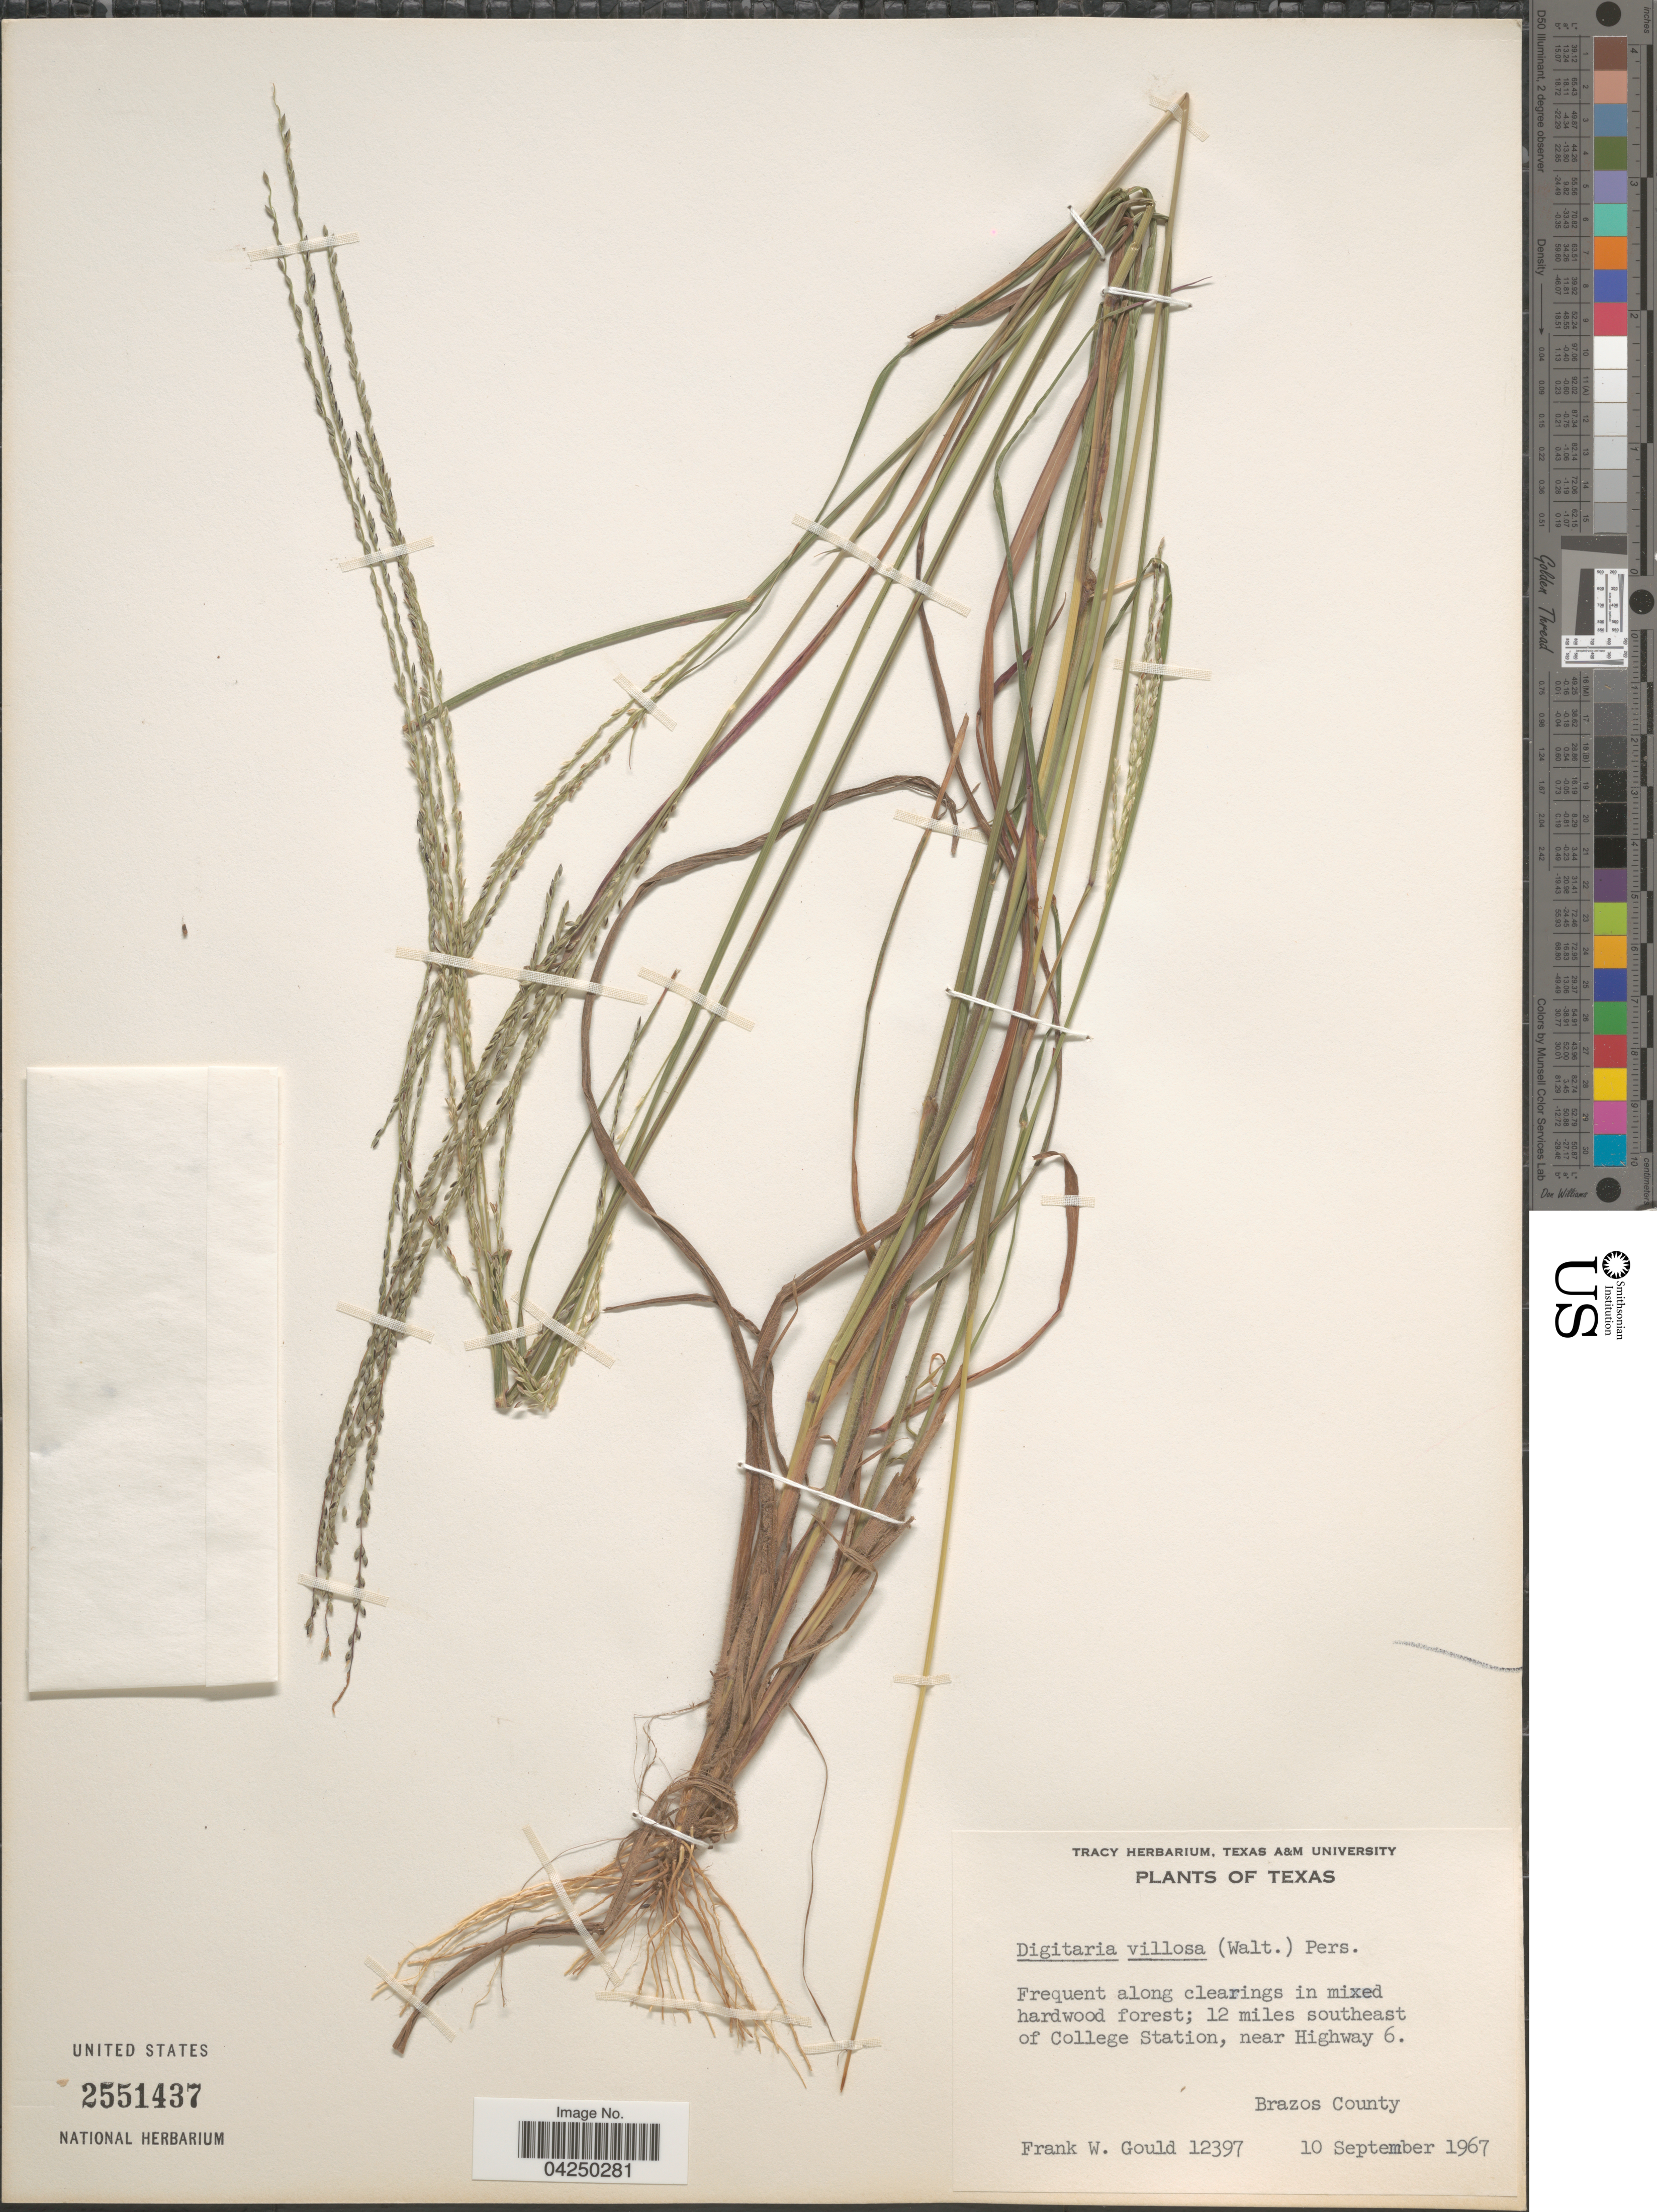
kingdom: Plantae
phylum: Tracheophyta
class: Liliopsida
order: Poales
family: Poaceae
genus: Digitaria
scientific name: Digitaria villosa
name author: (Walter) Pers.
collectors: F. W. Gould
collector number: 12397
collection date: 1967-09-10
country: United States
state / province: Texas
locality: Frequent along clearings in mixed hardwood forest; 12 miles southeast of College Station, near Highway 6. Brazos County.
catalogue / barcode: US 2551437